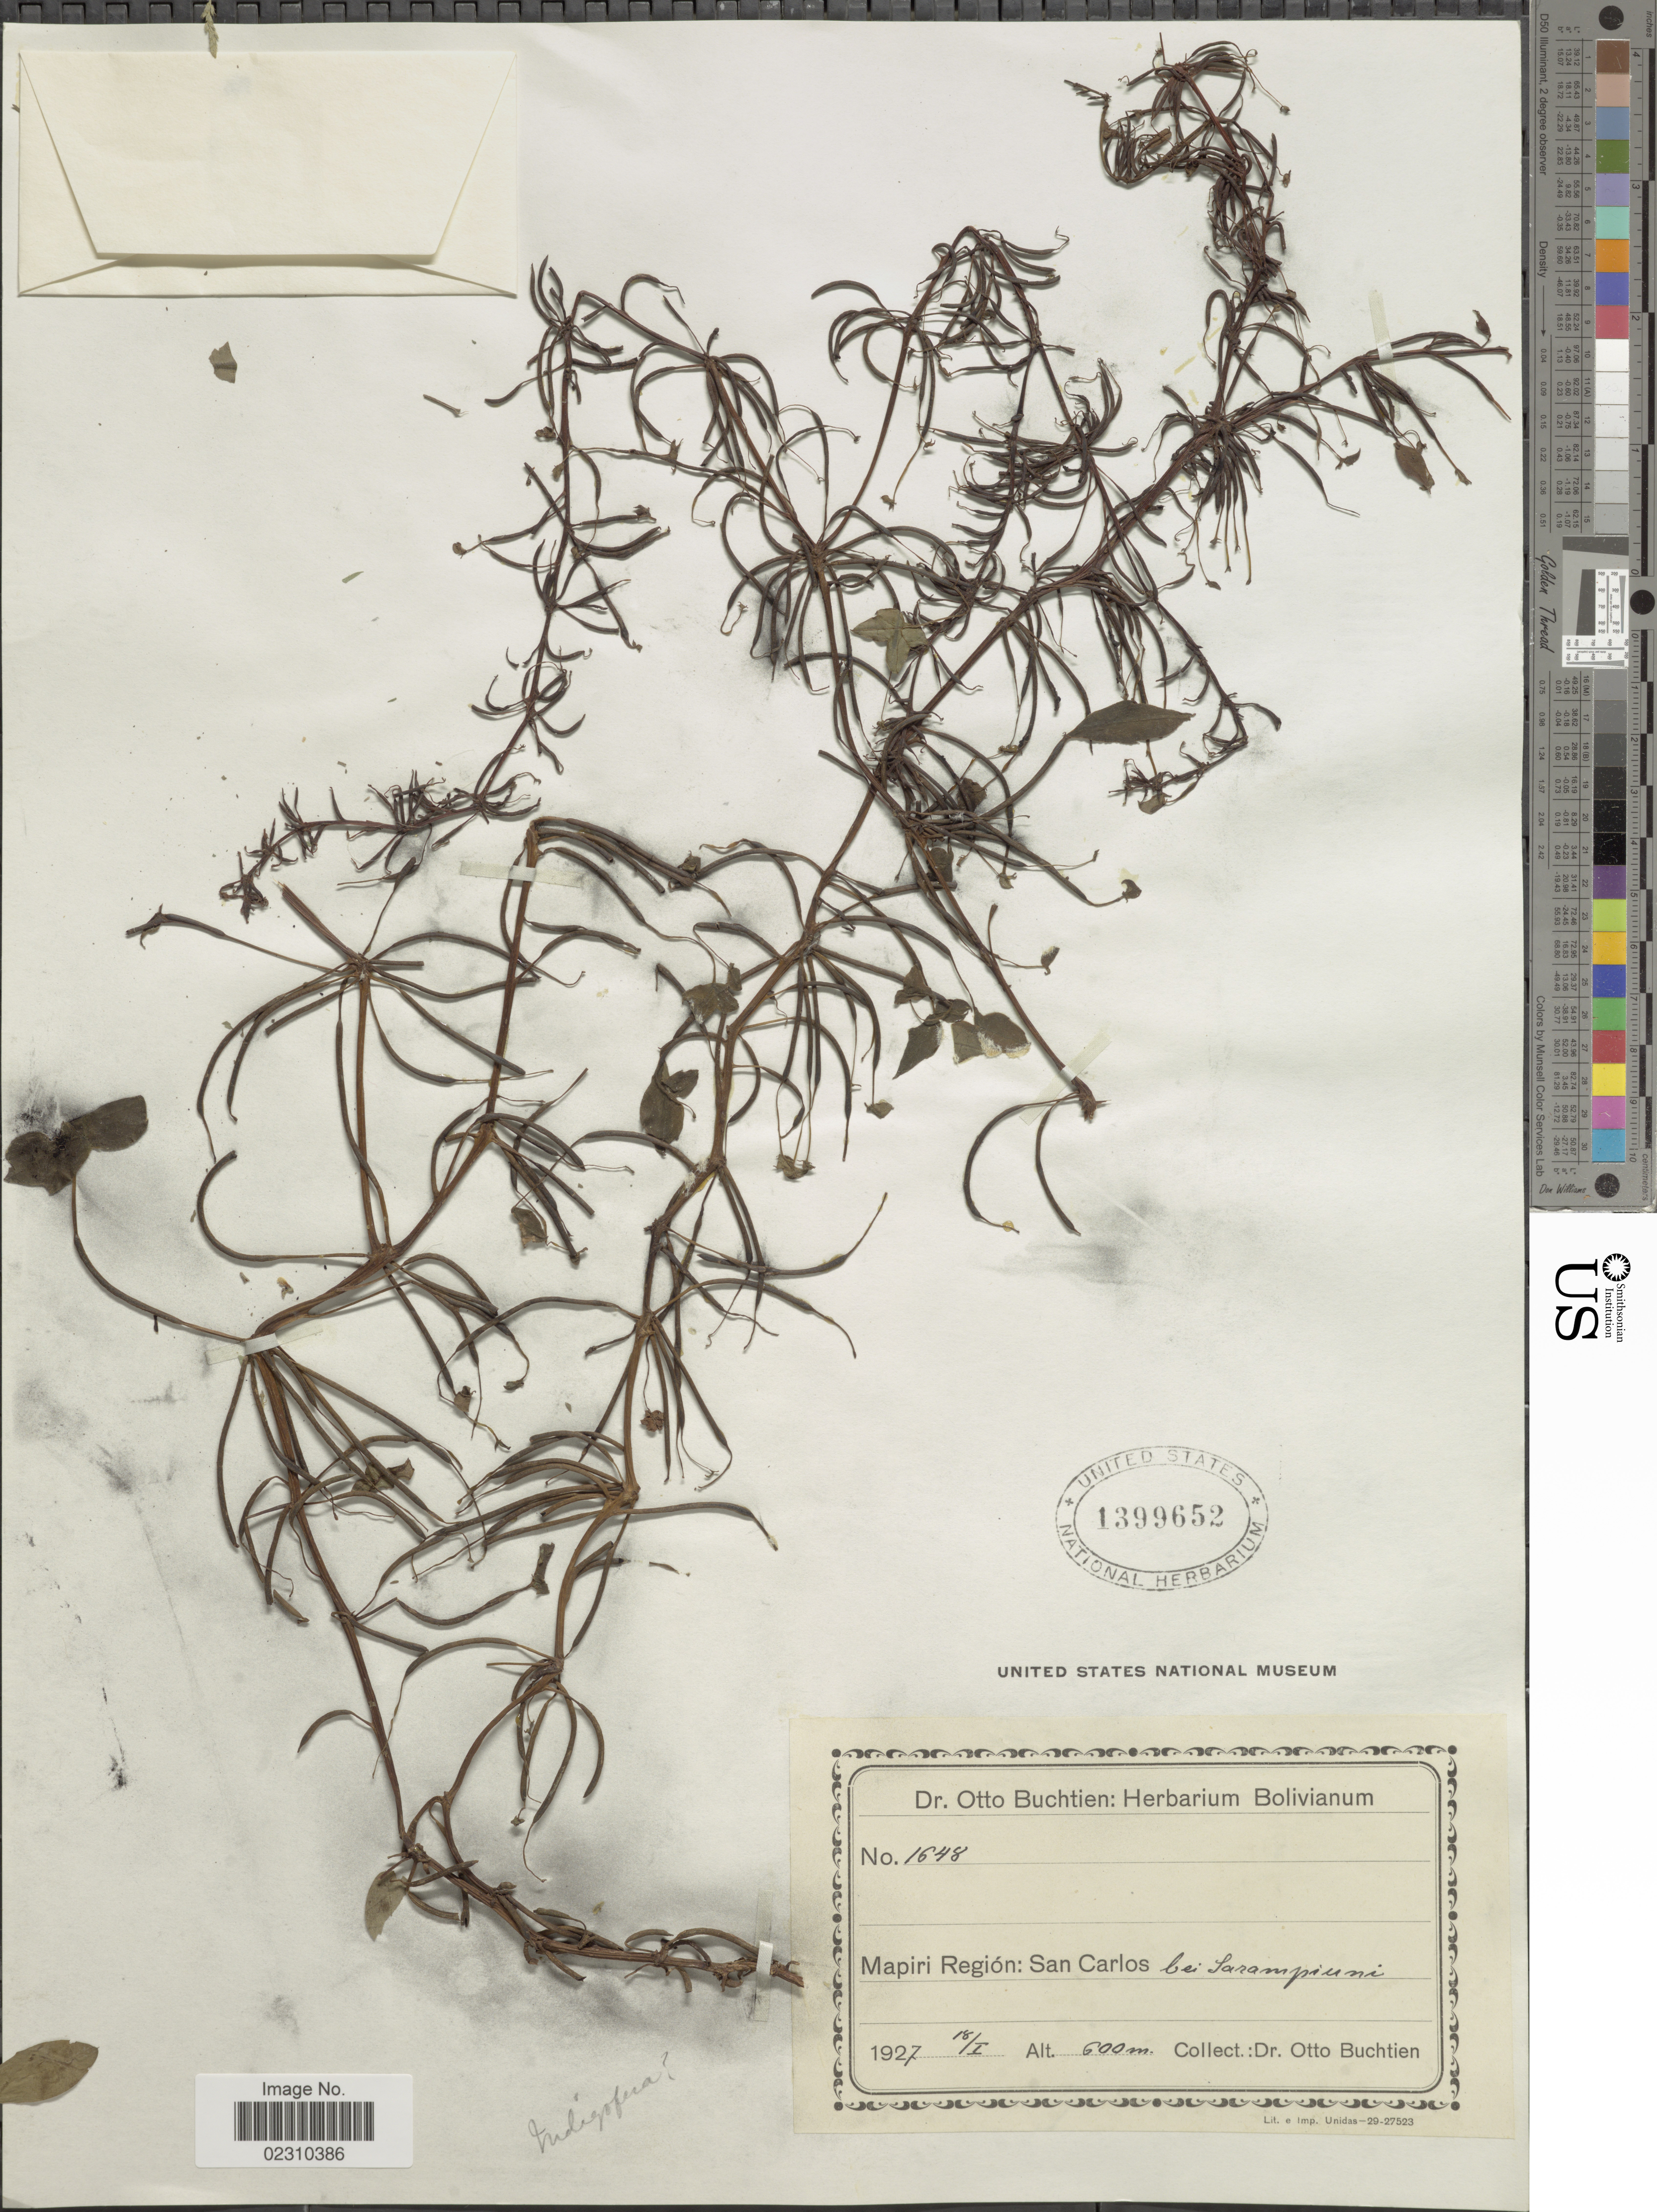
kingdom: Plantae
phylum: Tracheophyta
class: Magnoliopsida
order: Fabales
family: Fabaceae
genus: Indigofera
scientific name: Indigofera mucronata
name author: Lam.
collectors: O. Buchtien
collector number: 1648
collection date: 1927-01-18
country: Bolivia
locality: Mapriri region: San Carlos bei Sarampiuni.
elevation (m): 600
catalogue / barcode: US 1399652